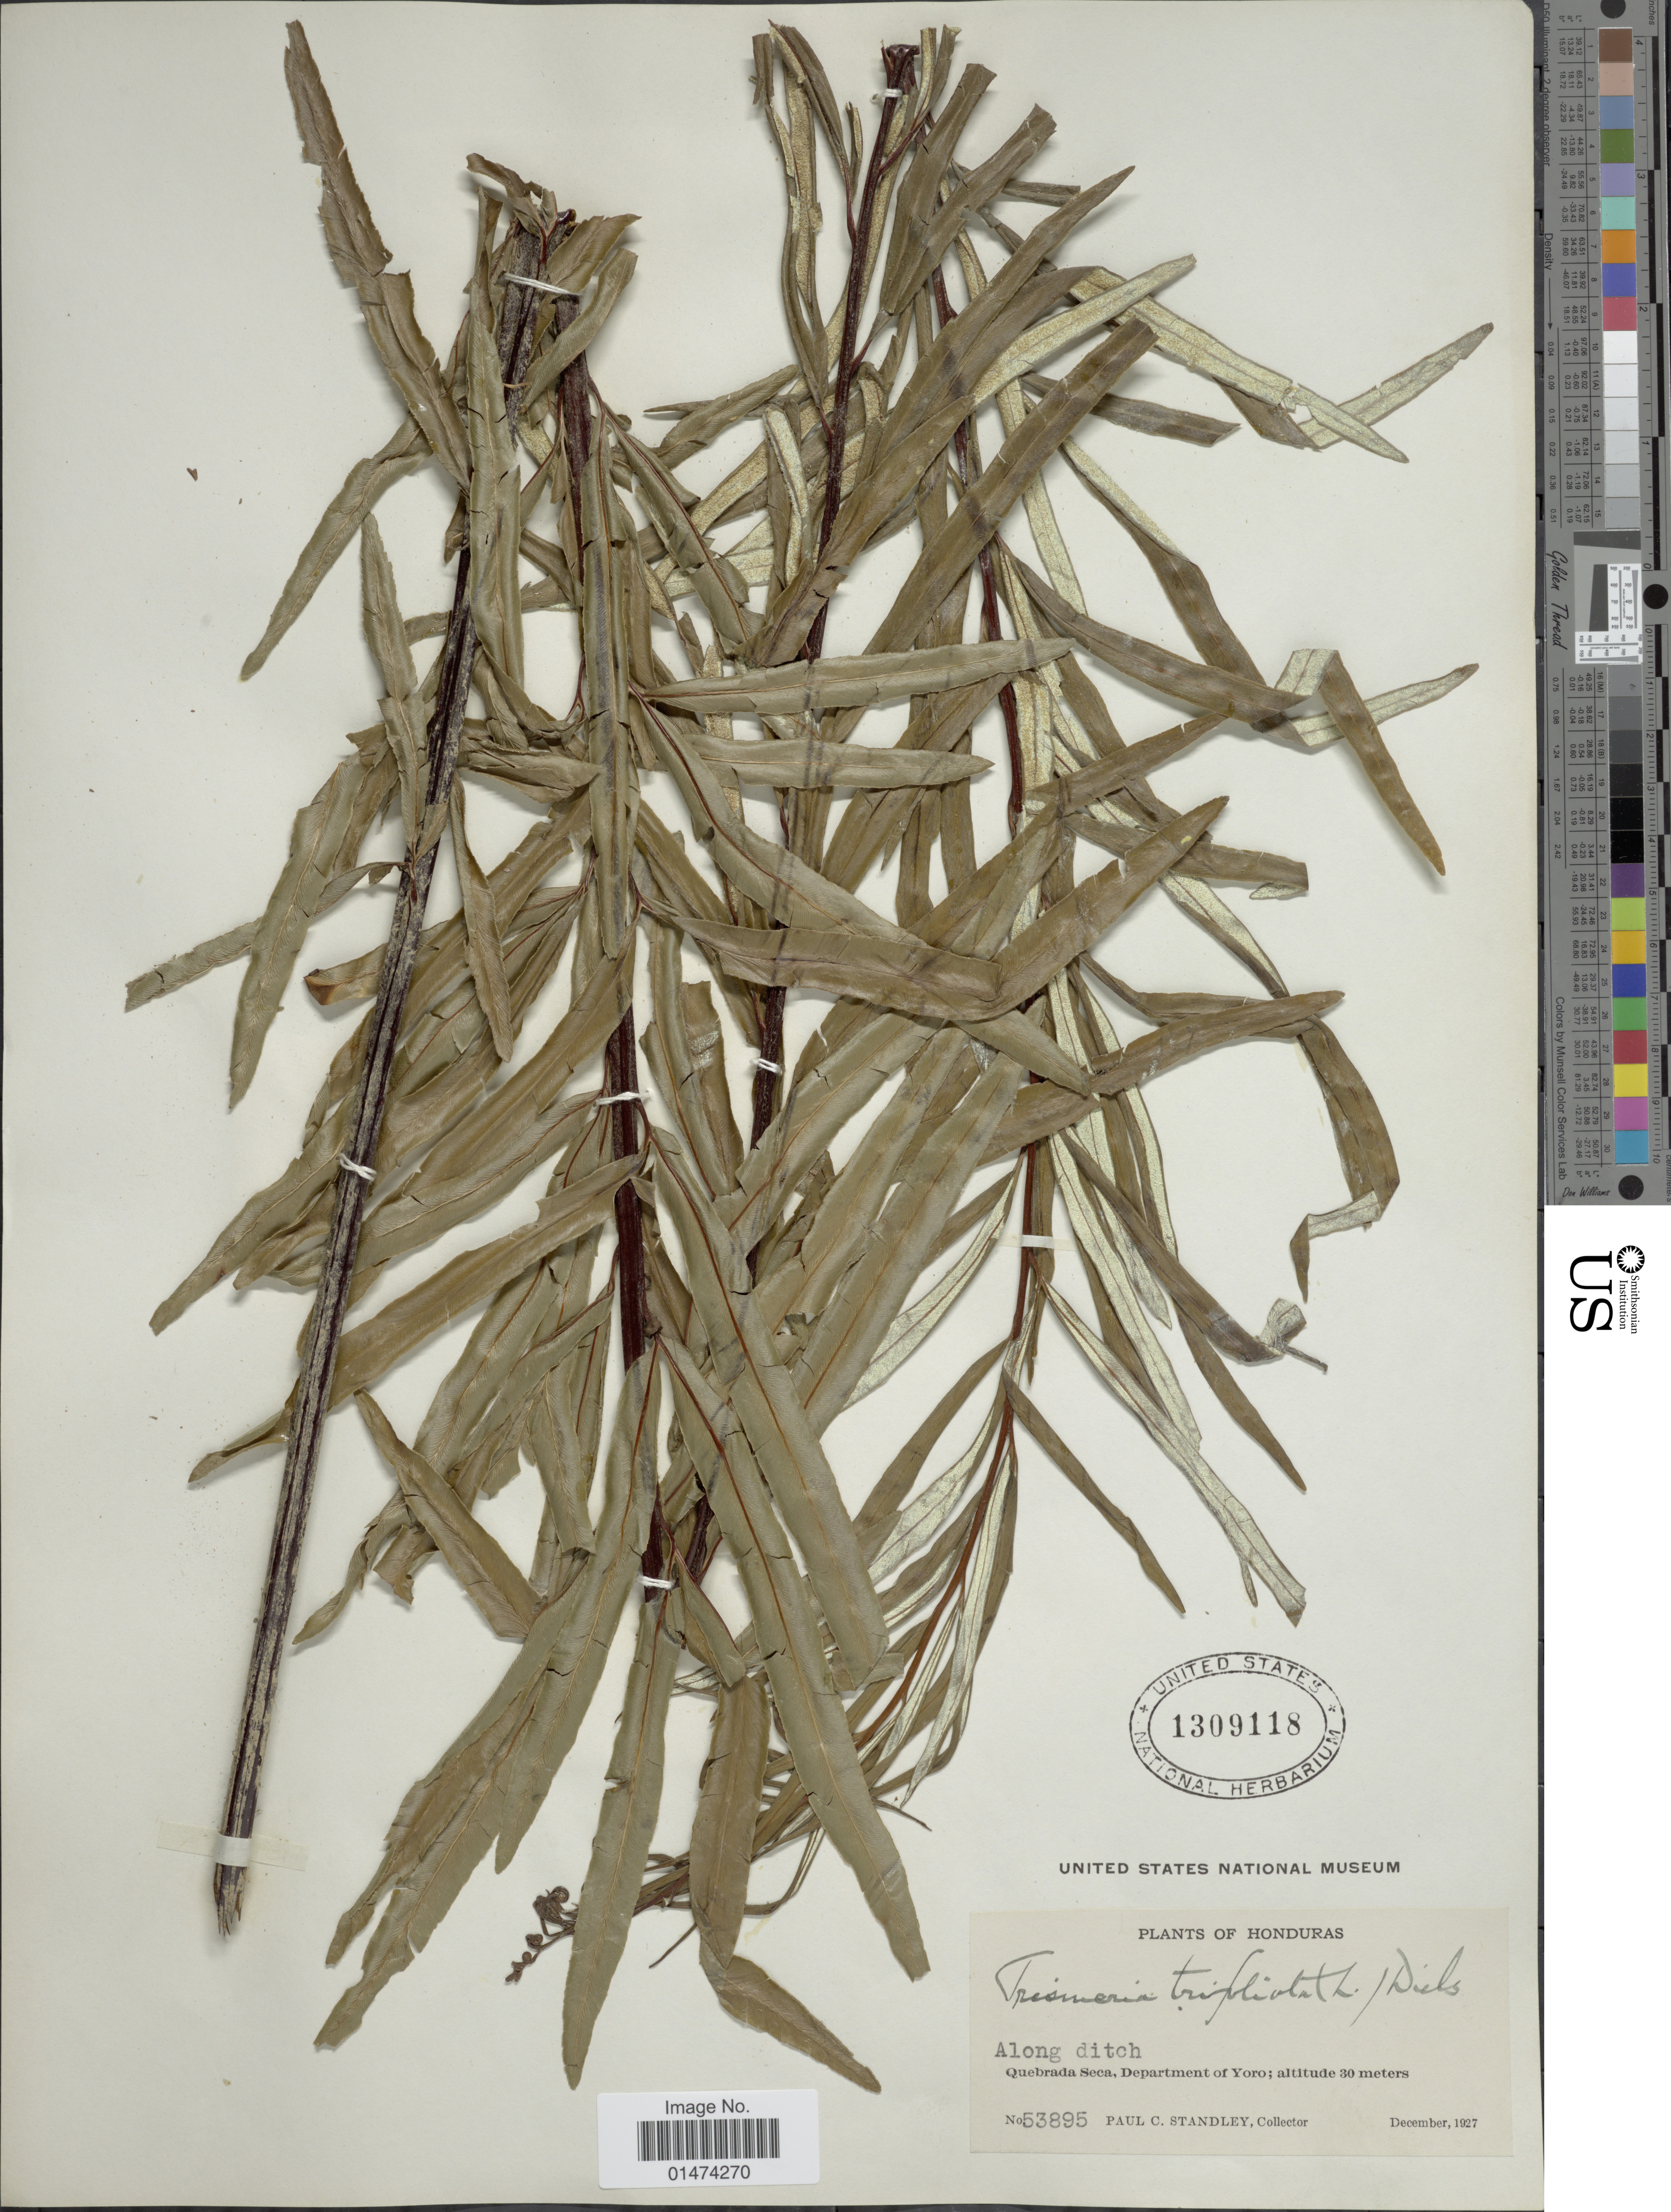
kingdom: Plantae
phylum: Tracheophyta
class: Polypodiopsida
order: Polypodiales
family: Pteridaceae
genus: Pityrogramma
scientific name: Pityrogramma trifoliata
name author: (L.) R.M. Tryon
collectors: P. C. Standley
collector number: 53895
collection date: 1927-12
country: Honduras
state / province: Yoro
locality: Quebrada Seca,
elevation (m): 30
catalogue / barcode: US 1309118